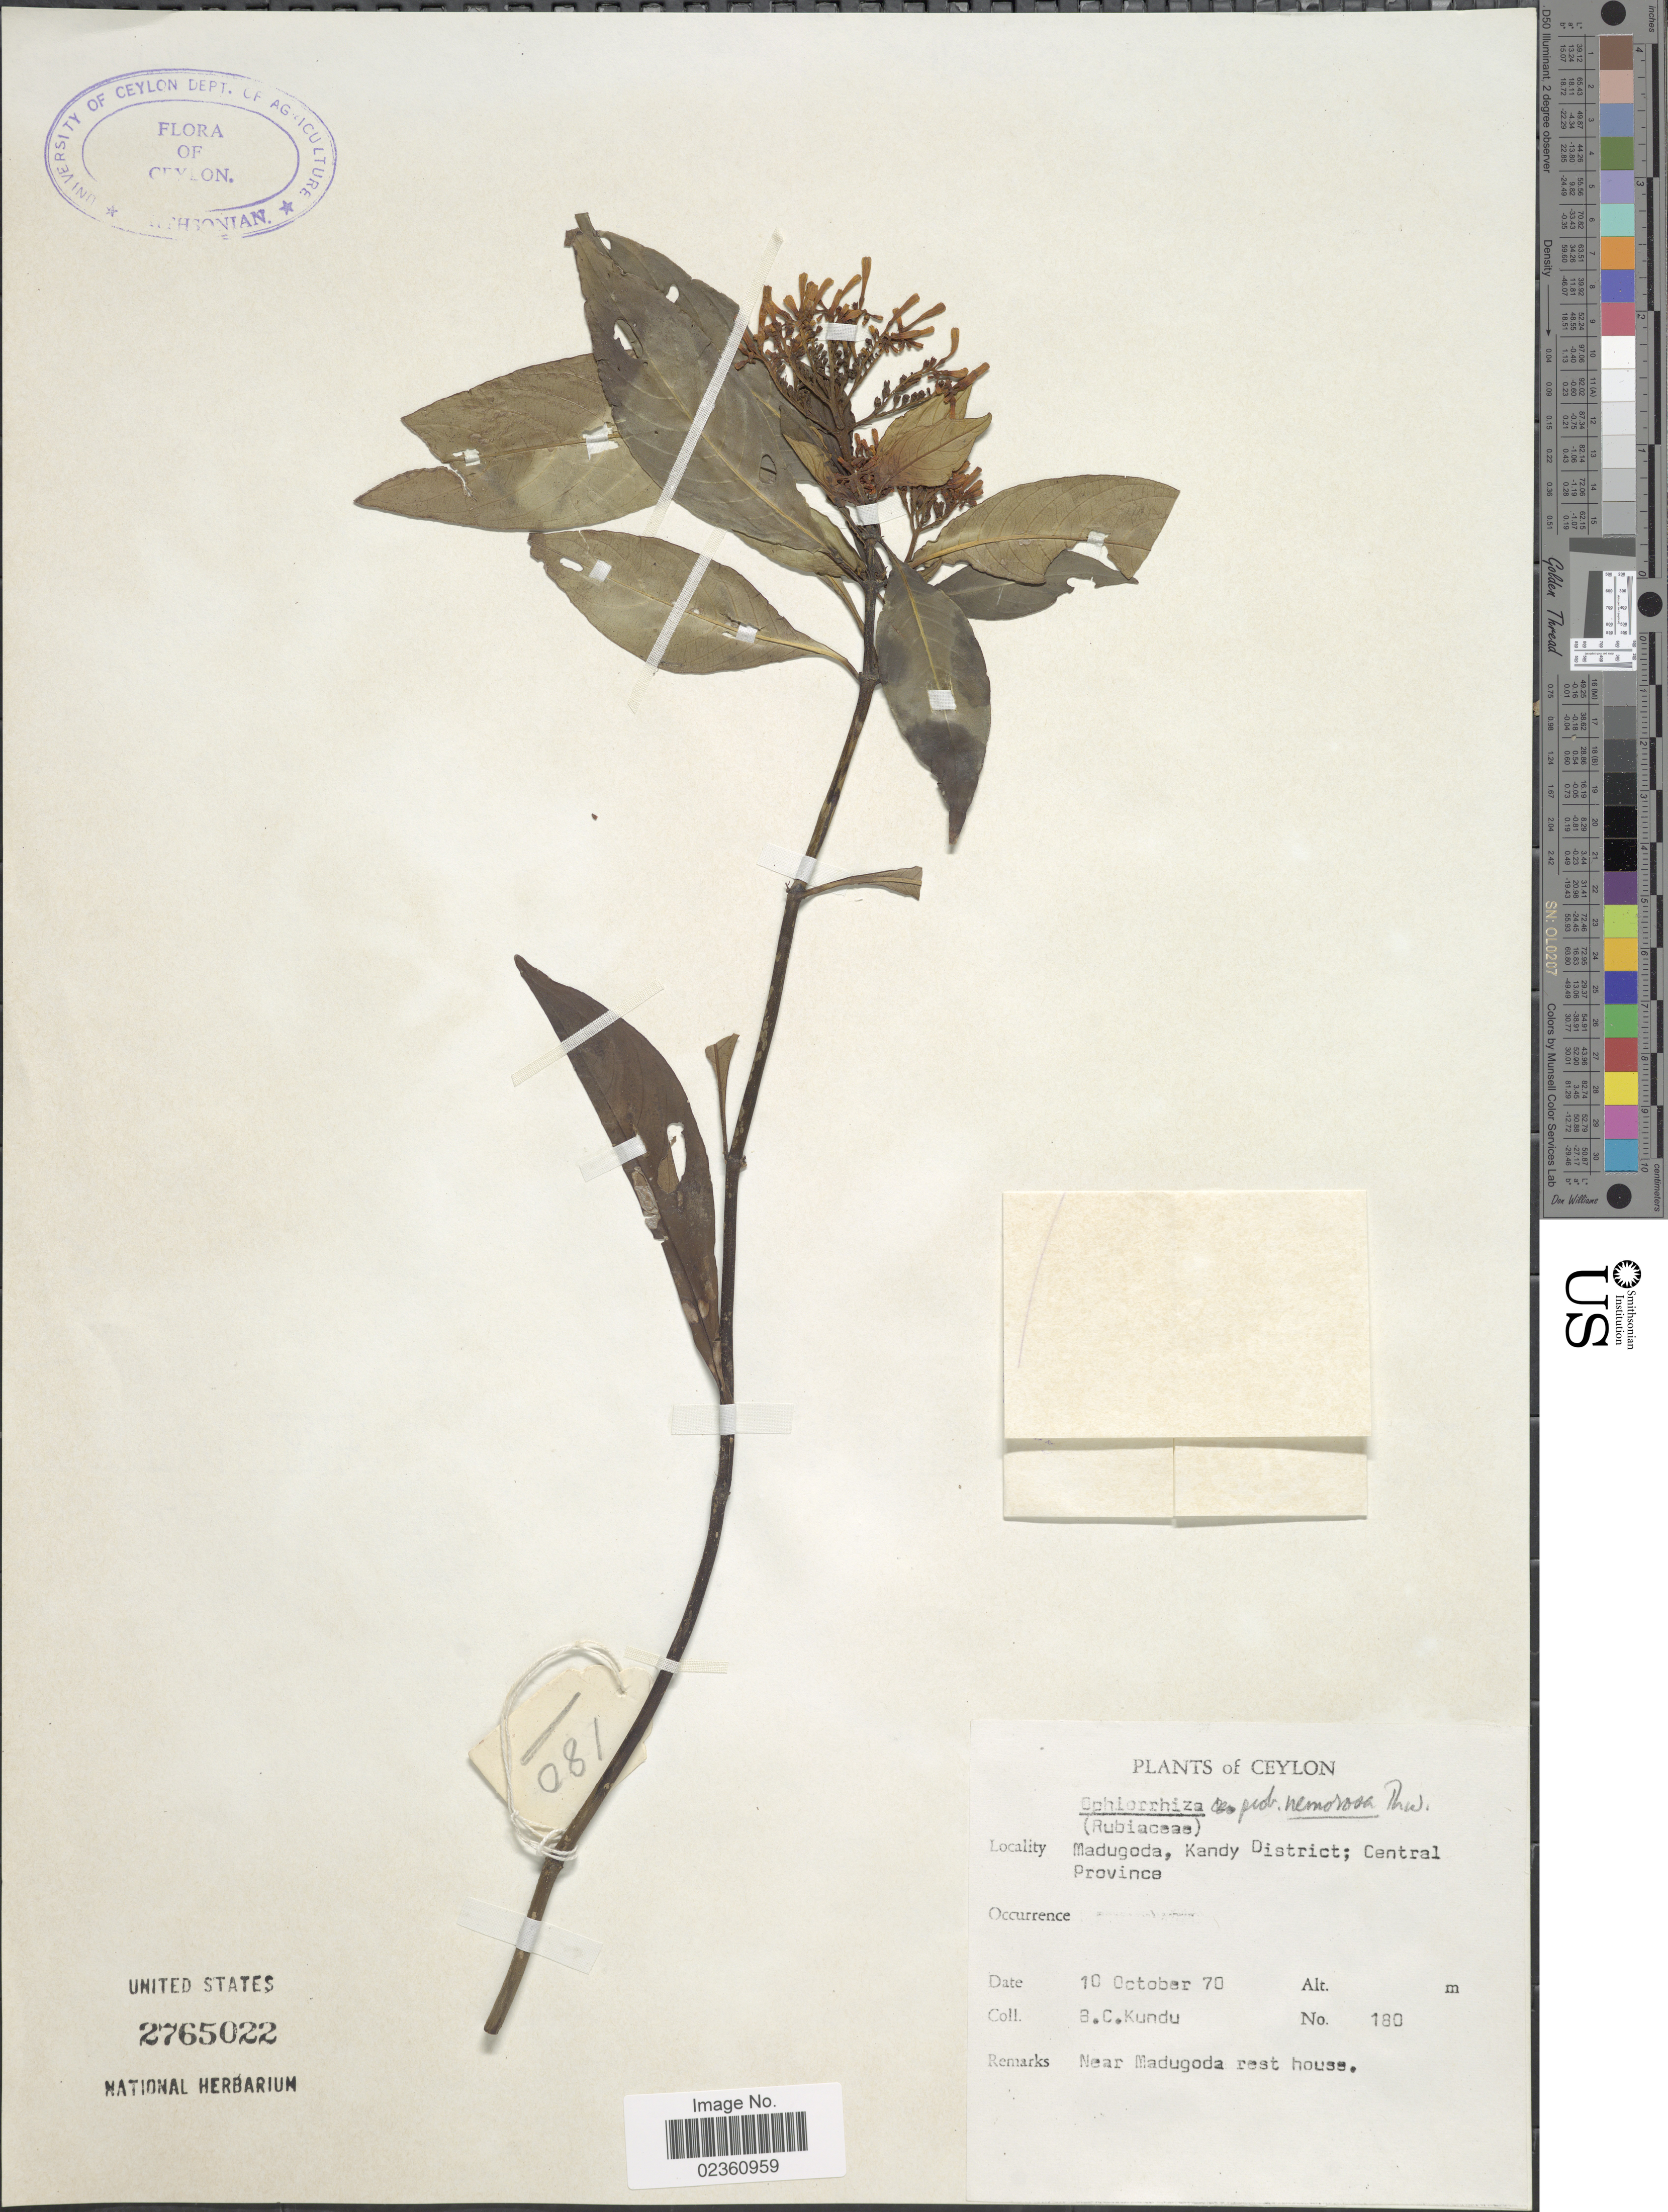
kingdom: Plantae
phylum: Tracheophyta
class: Magnoliopsida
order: Gentianales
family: Rubiaceae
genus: Ophiorrhiza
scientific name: Ophiorrhiza nemorosa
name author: Thwaites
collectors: B. C. Kundu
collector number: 180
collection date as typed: Transcribed d/m/y: 10/10/70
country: Sri Lanka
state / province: Central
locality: Ceylon, madugoda, Kandy District, Near Madugoda rest house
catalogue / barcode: US 2765022